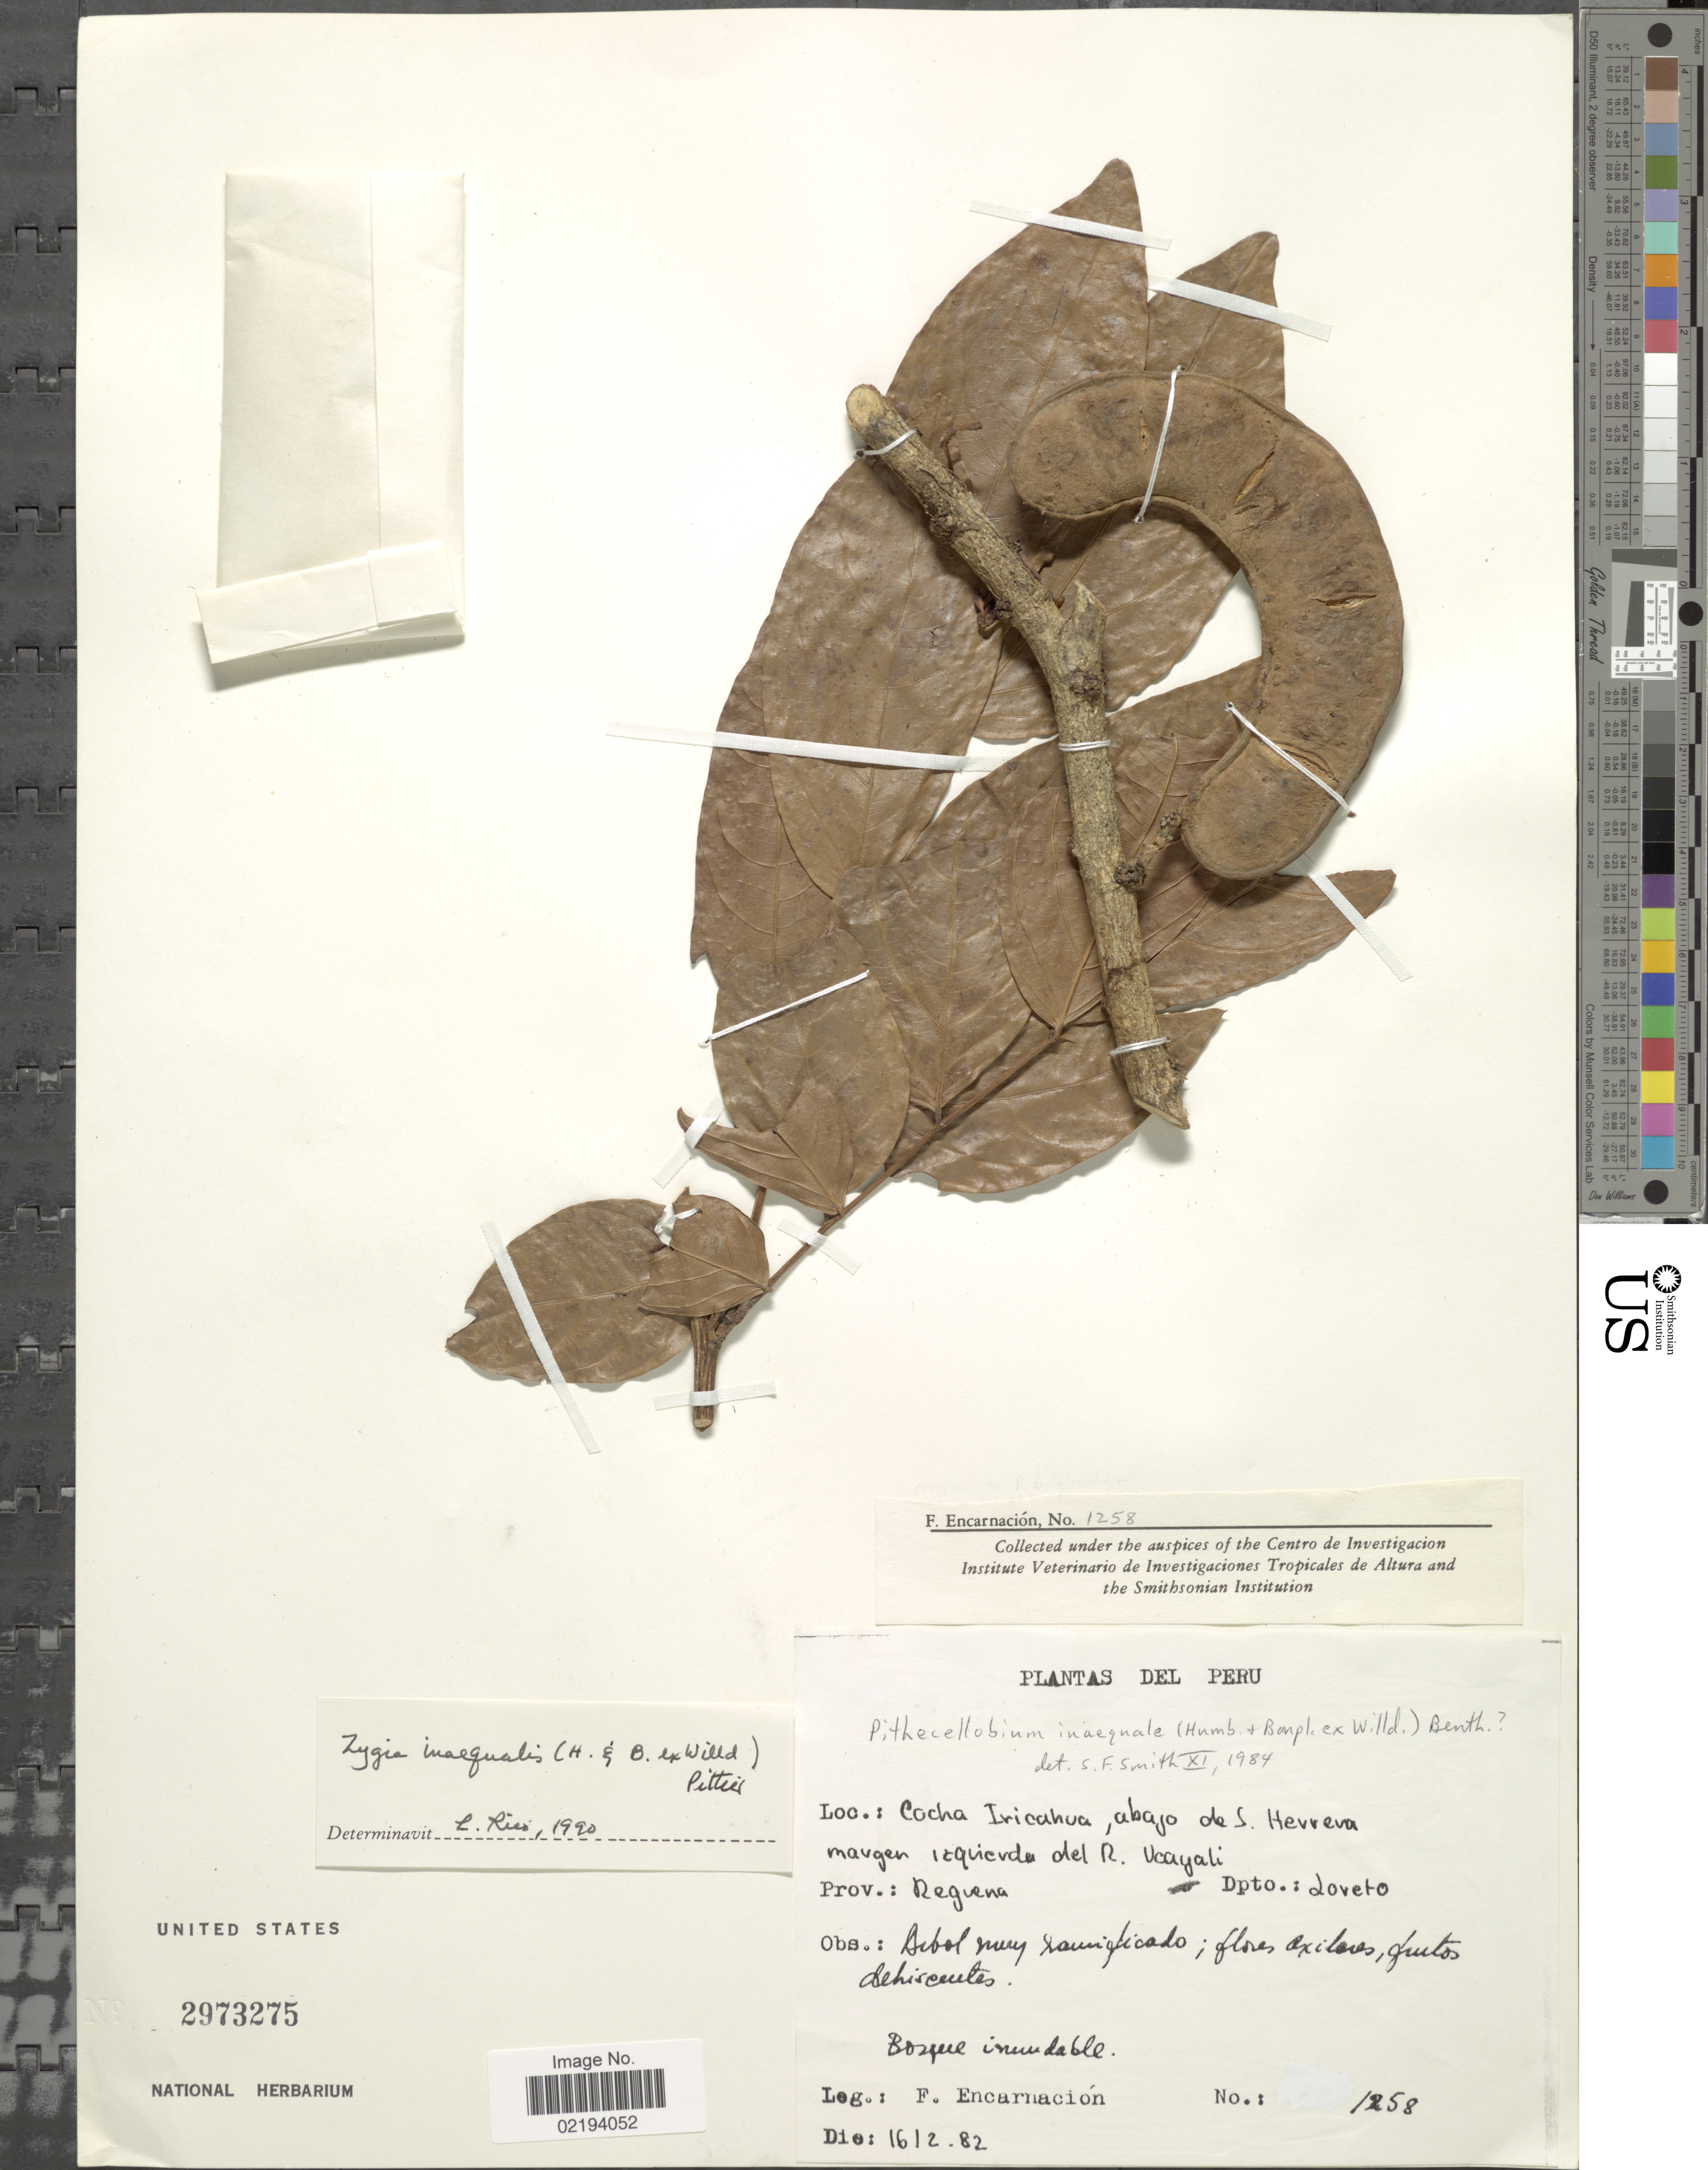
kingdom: Plantae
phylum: Tracheophyta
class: Magnoliopsida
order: Fabales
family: Fabaceae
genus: Zygia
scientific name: Zygia inaequalis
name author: (Humb. & Bonpl. ex Willd.) Pittier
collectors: F. Encarnación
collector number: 1258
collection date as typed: Transcribed d/m/y: 16/12/82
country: Peru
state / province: Loreto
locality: Cocha Iricahua, abajo de S. Herrera margen izquierda del R. Ucayali, Prov. Reguena, Dpto Loreto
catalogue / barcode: US 2973275